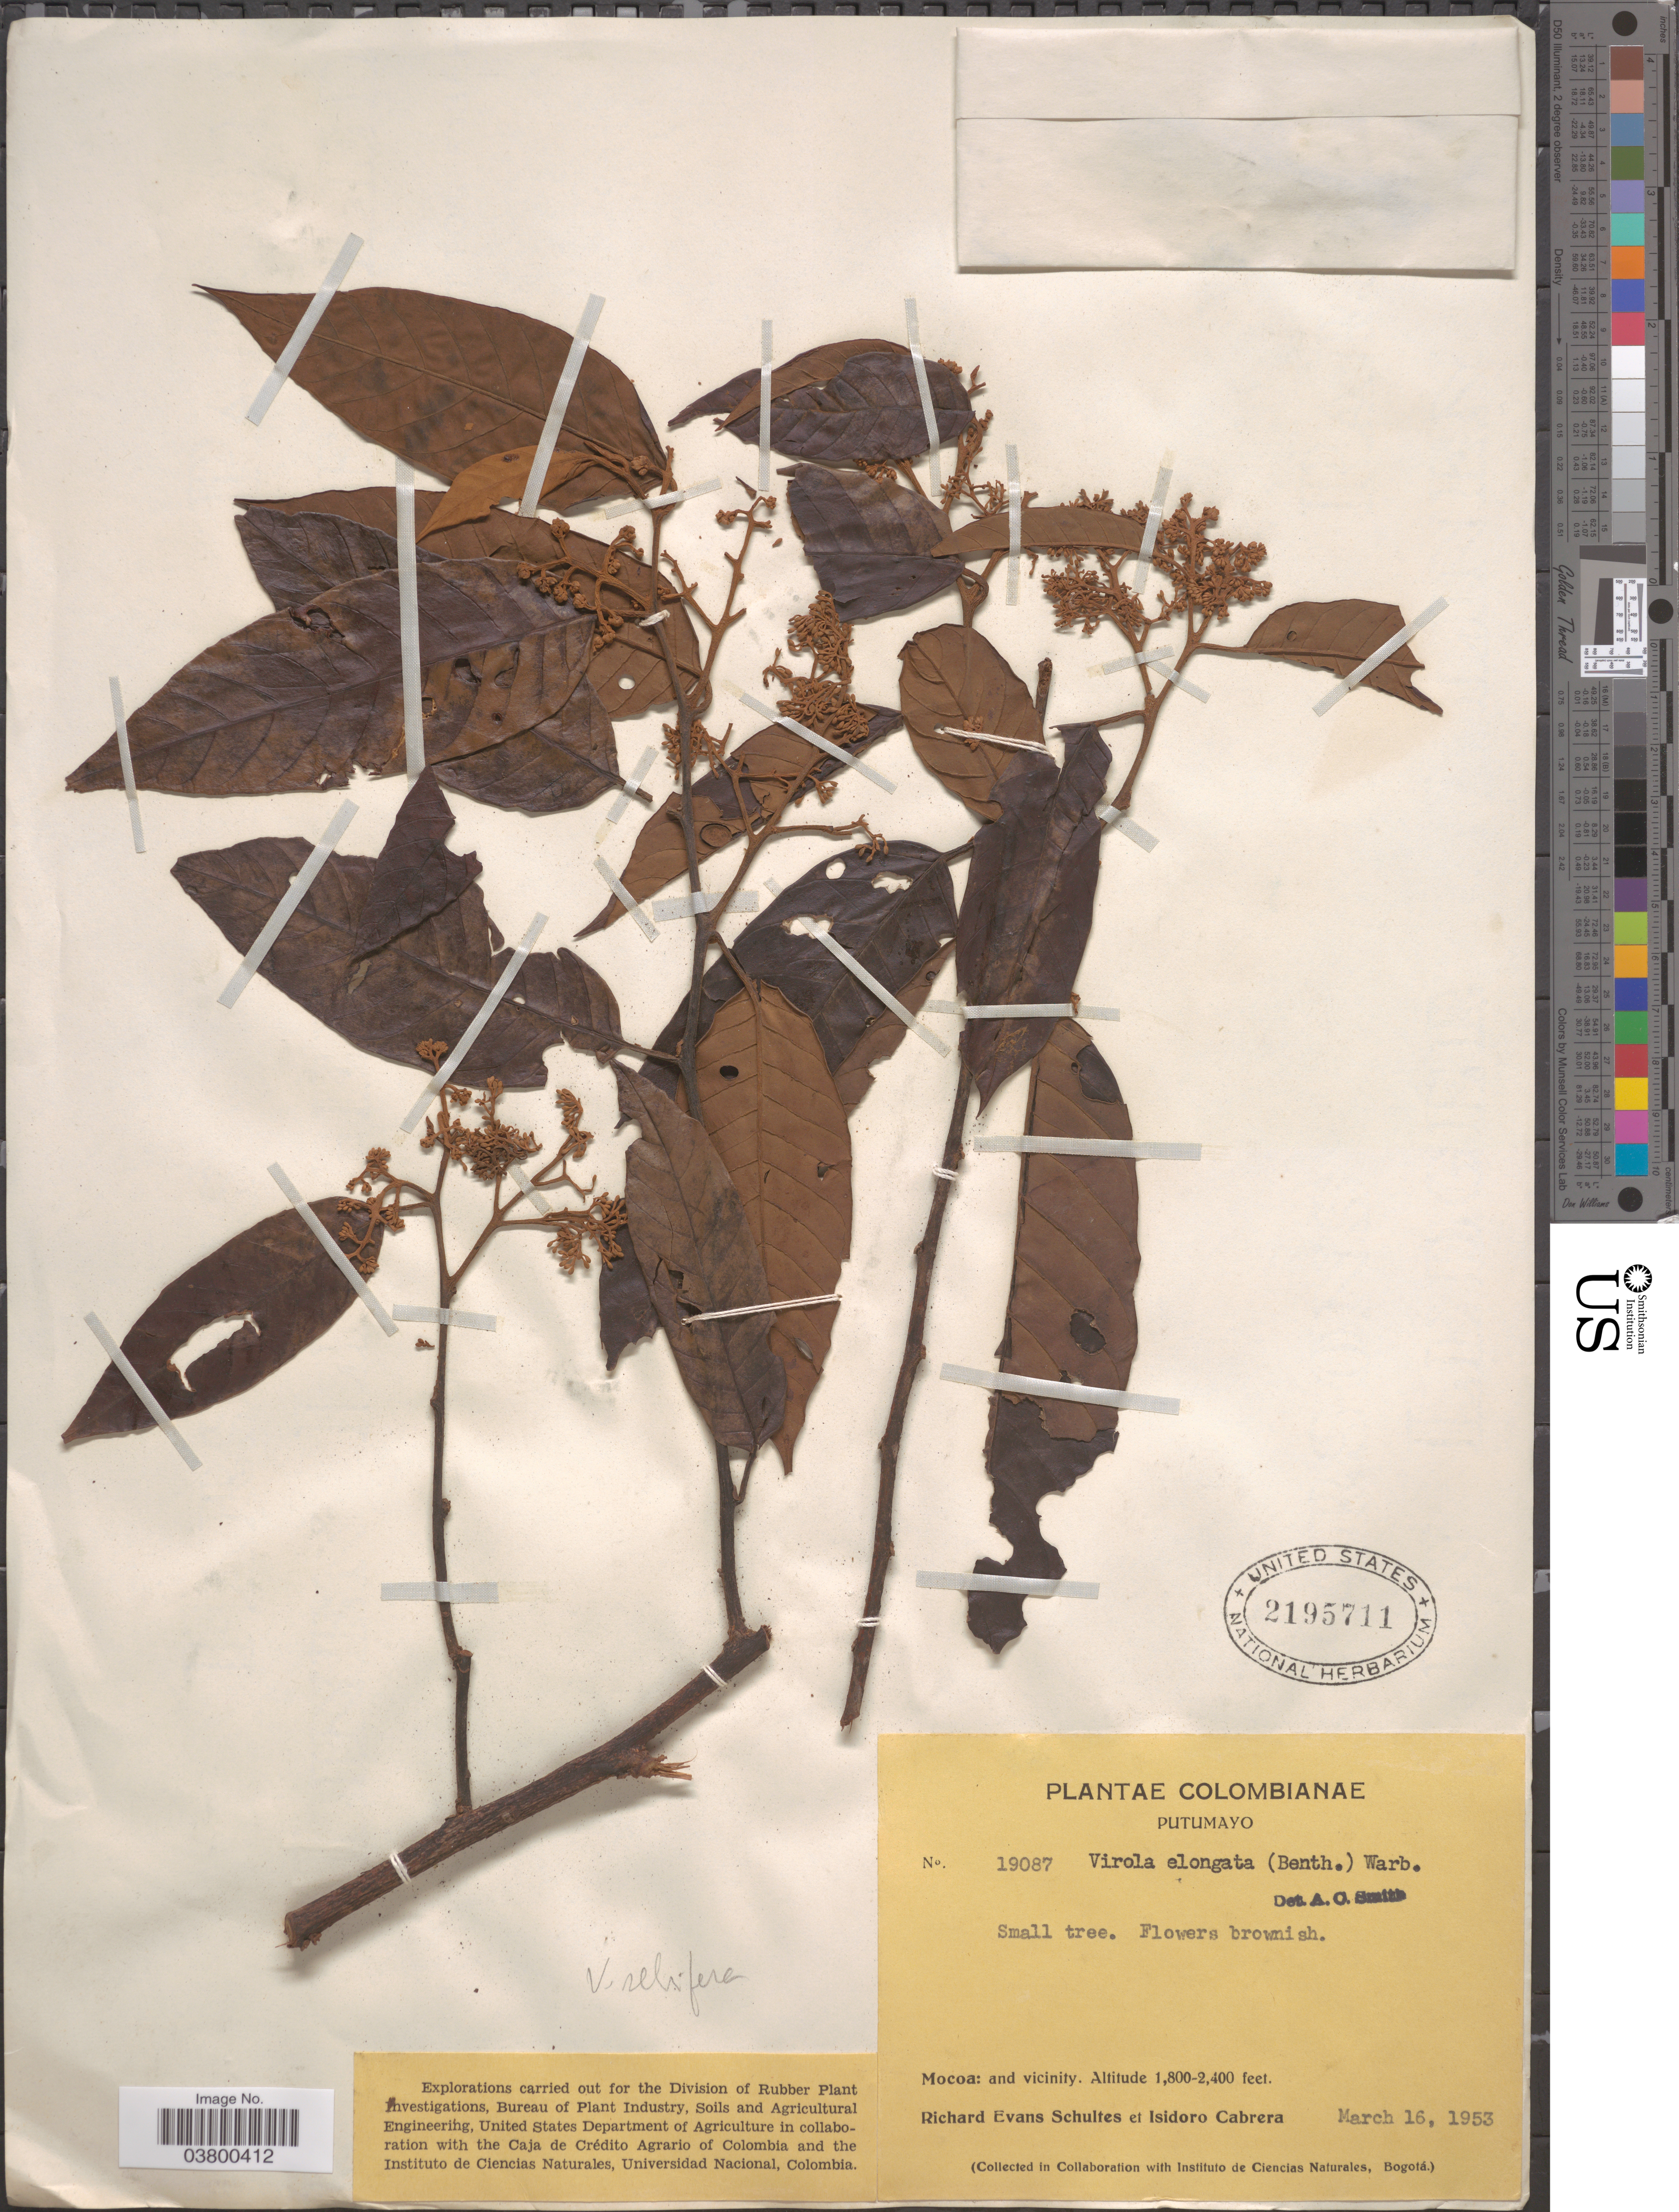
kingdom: Plantae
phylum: Tracheophyta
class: Magnoliopsida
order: Magnoliales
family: Myristicaceae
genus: Virola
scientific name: Virola sebifera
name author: Aubl.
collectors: R. E. Schultes & I. Cabrera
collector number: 19087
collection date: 1953-03-16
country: Colombia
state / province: Putumayo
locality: Mocoa: and vicinity.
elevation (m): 549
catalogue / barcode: US 2195711